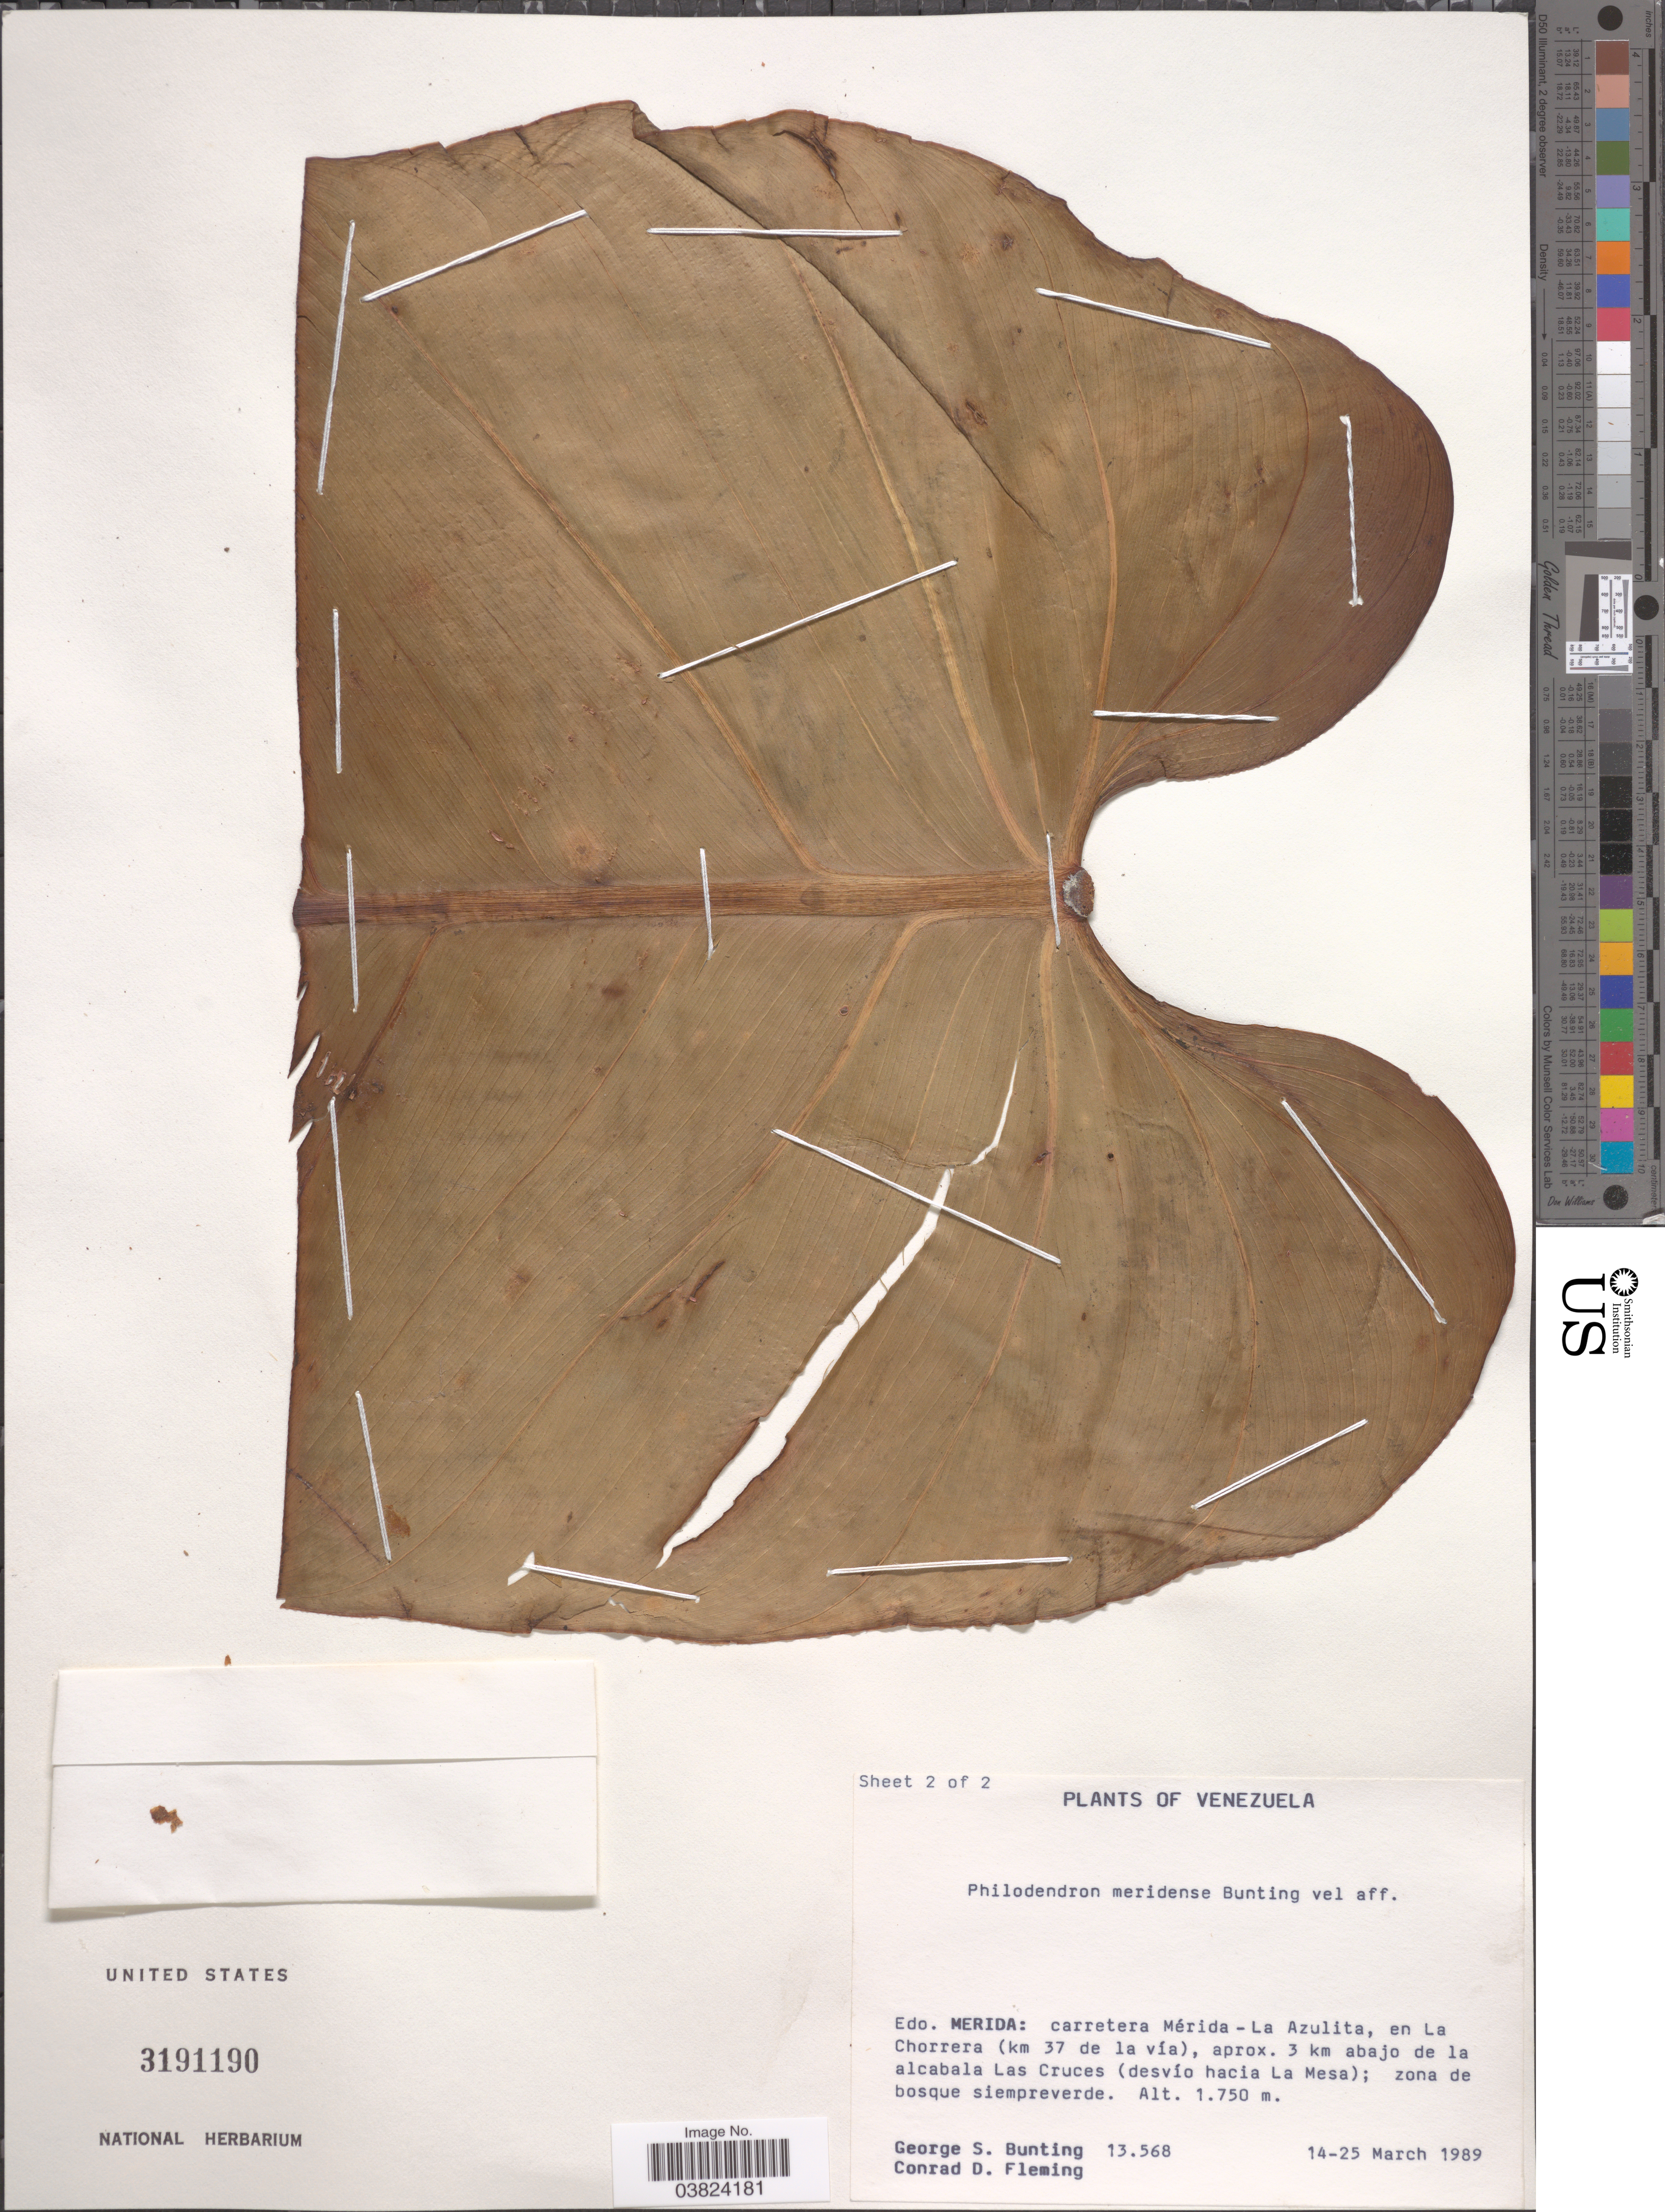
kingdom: Plantae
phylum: Tracheophyta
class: Liliopsida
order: Alismatales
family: Araceae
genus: Philodendron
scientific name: Philodendron meridense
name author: G.S. Bunting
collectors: G. S. Bunting & C. Fleming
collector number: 13568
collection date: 1989-03-14/1989-03-25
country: Venezuela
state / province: Merida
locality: Edo. Merida: carretera Mérida - La Azulita, en La Chorrera (km 37 de la vía), aprox. 3 km abajo de la alcabela Las Cruces (desvío hacia La Mesa); zona de bosque siempreverde.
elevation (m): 1750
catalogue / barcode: US 3191190